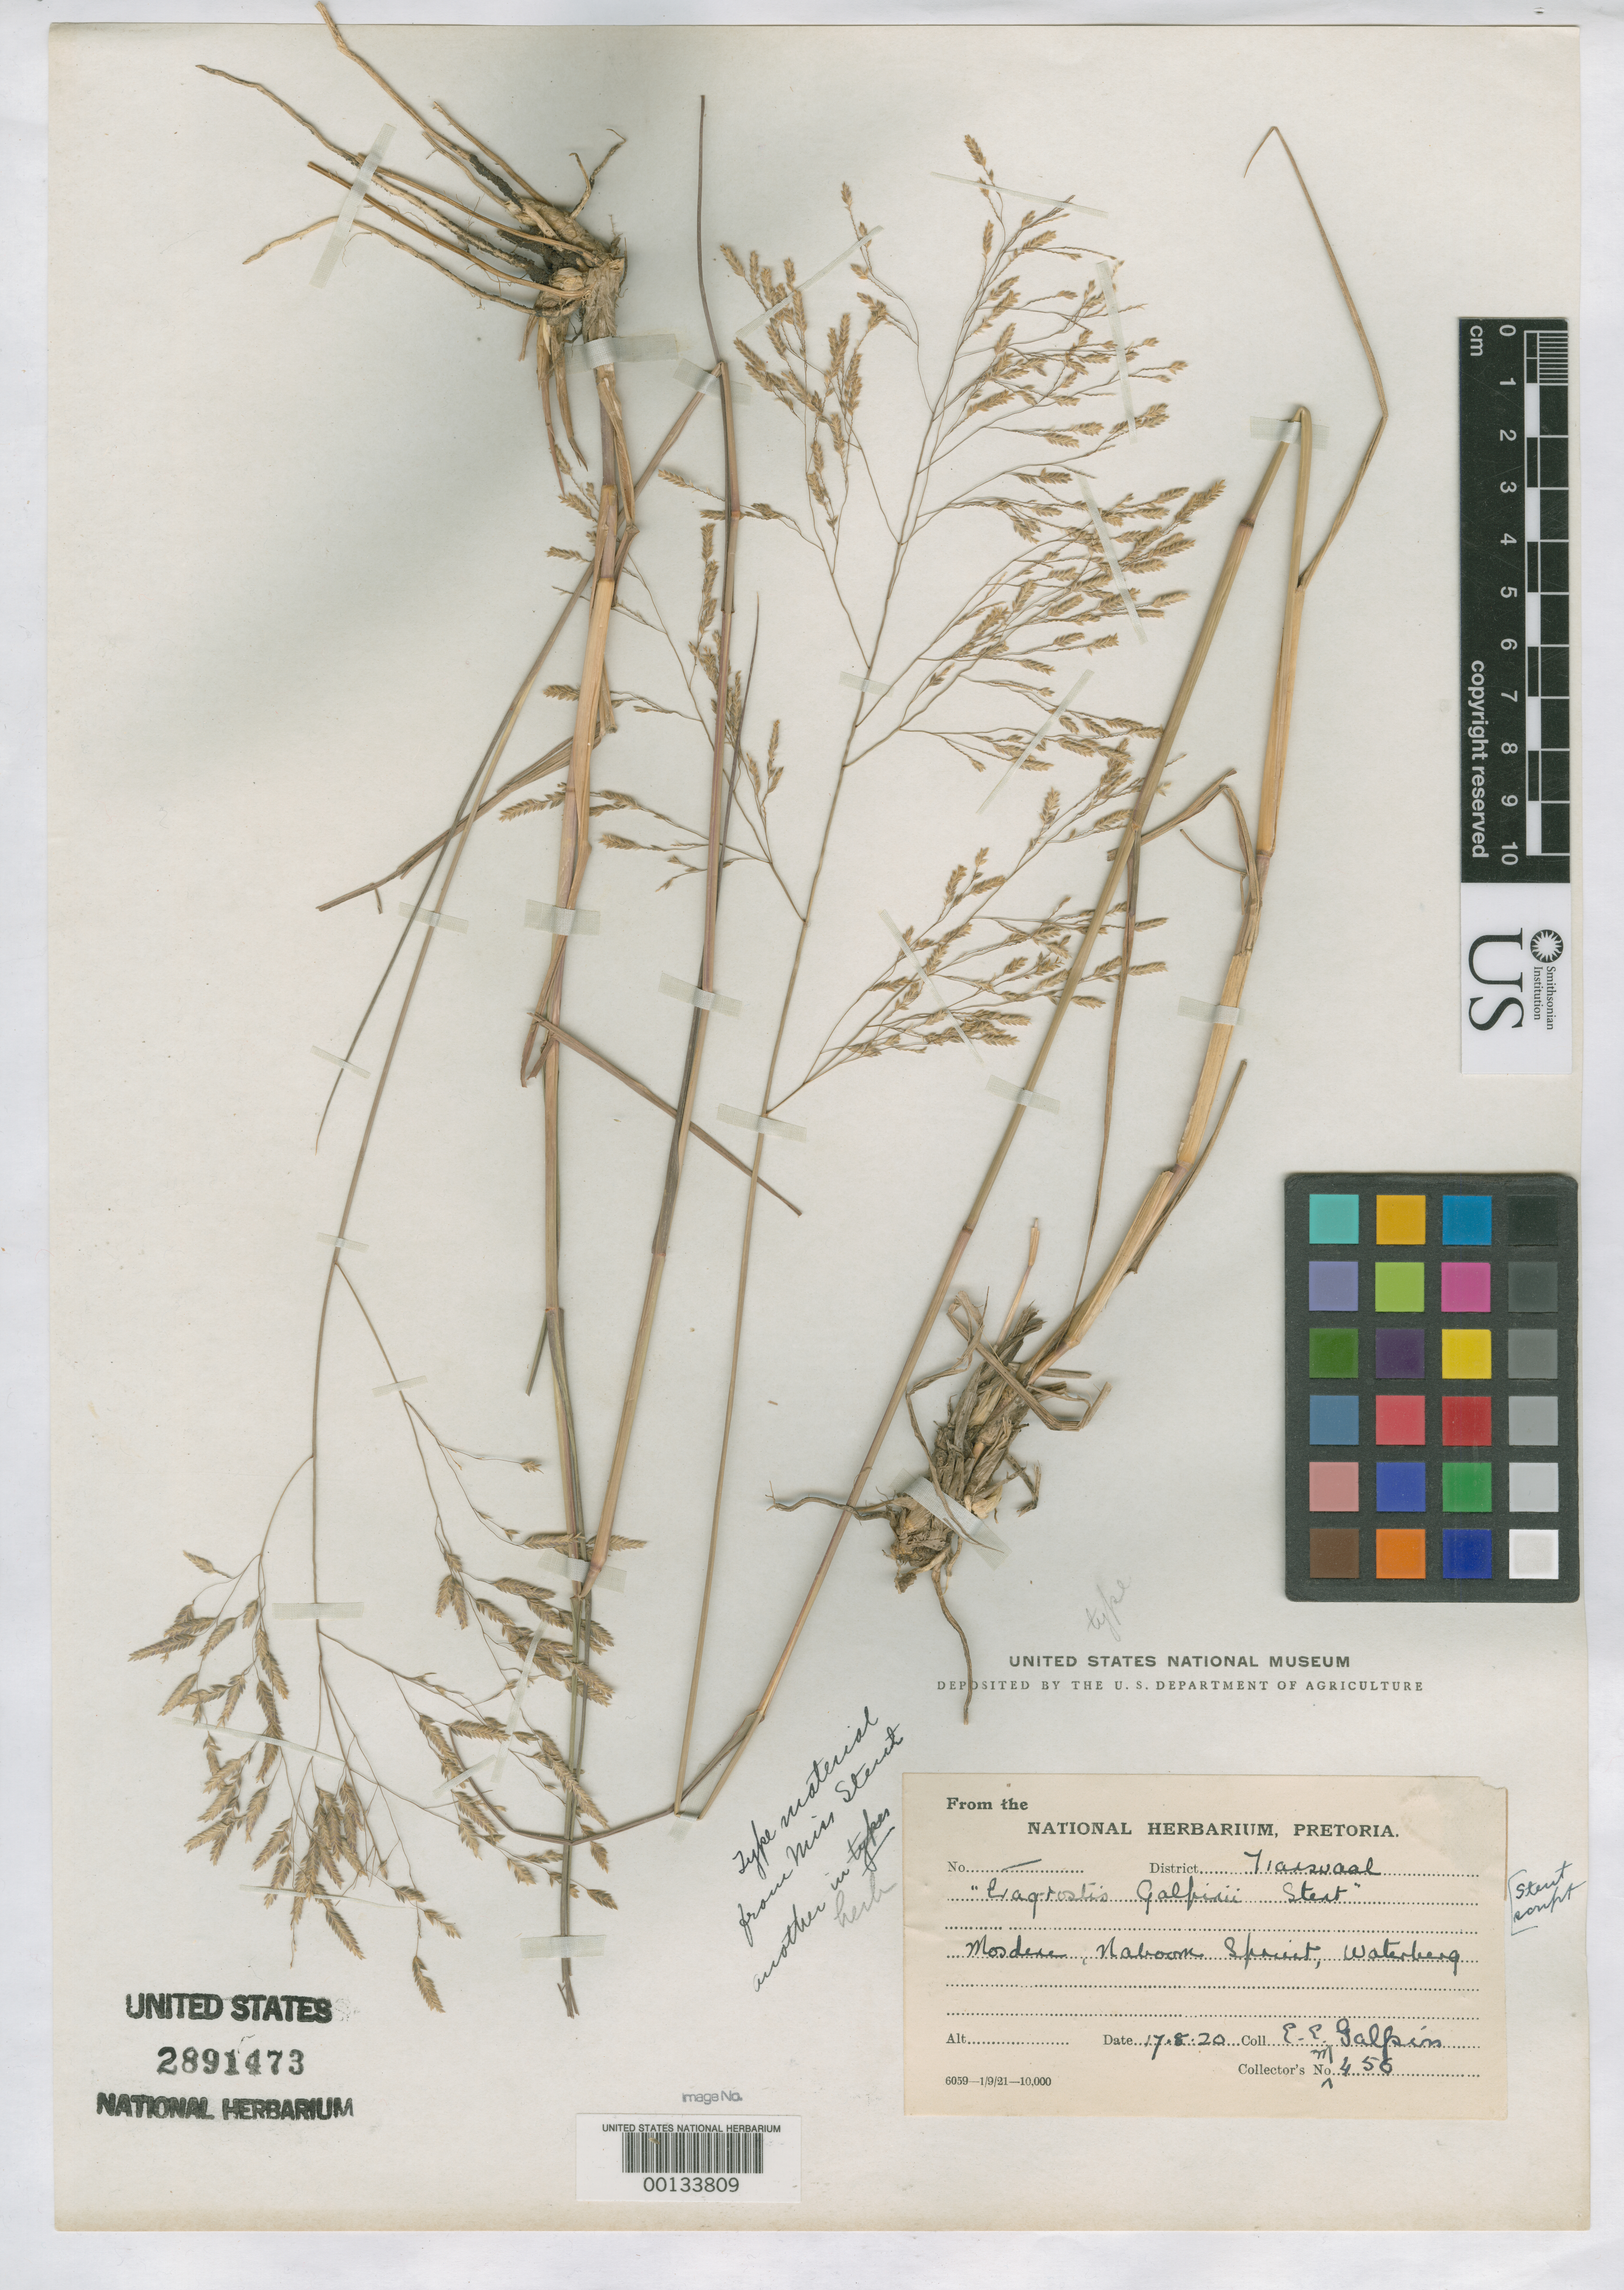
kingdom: Plantae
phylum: Tracheophyta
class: Liliopsida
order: Poales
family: Poaceae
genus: Eragrostis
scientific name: Eragrostis galpinii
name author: Stent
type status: Isotype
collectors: E. Galpin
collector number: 456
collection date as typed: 17 Aug 1920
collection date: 1920-08-17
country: South Africa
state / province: Limpopo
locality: Pretoria Mosdene, Nabomspruit, Waterberg. Transvaal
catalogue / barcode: US 2891473